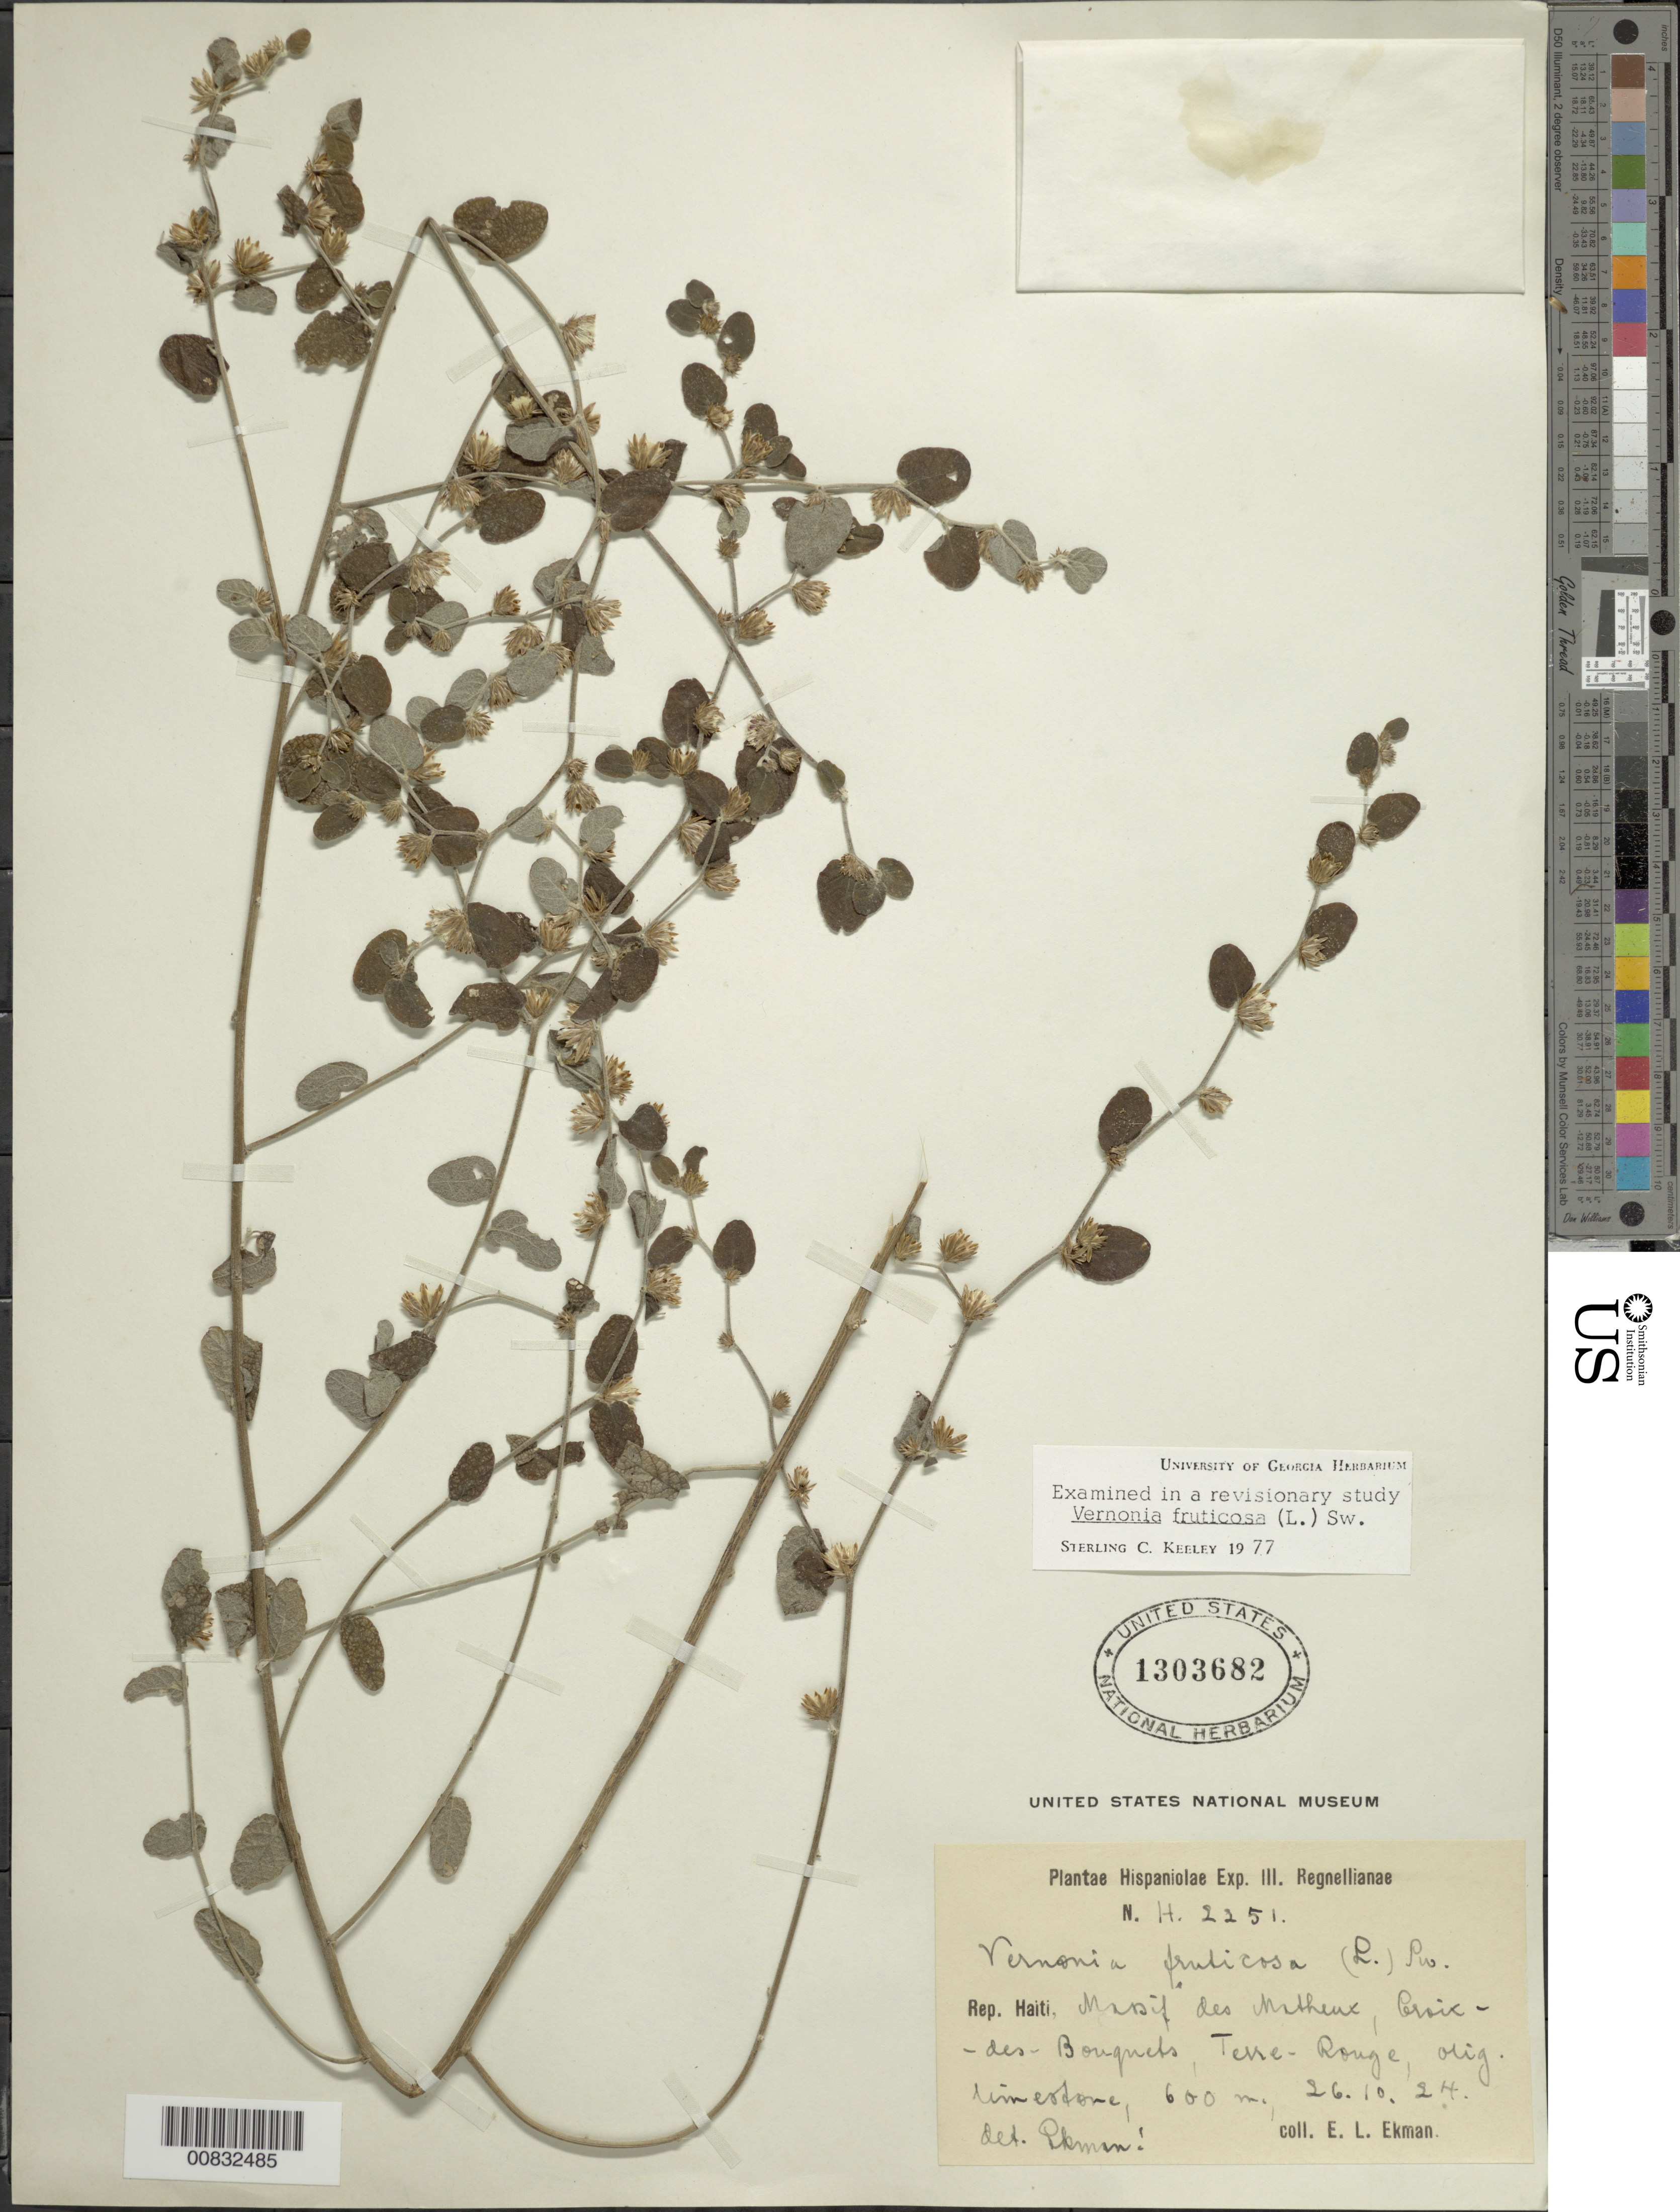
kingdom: Plantae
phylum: Tracheophyta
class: Magnoliopsida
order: Asterales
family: Asteraceae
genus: Lepidaploa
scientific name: Lepidaploa fruticosa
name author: (L.) H. Rob.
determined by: Keeley, S. C.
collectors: E. L. Ekman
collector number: H 2251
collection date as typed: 26 Oct 1924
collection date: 1924-10-26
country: Haiti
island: Hispaniola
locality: Massif des Matheux, Croix-des-Bouquets, Terre-Rouge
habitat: Olig. limestone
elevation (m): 600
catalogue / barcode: US 1303682